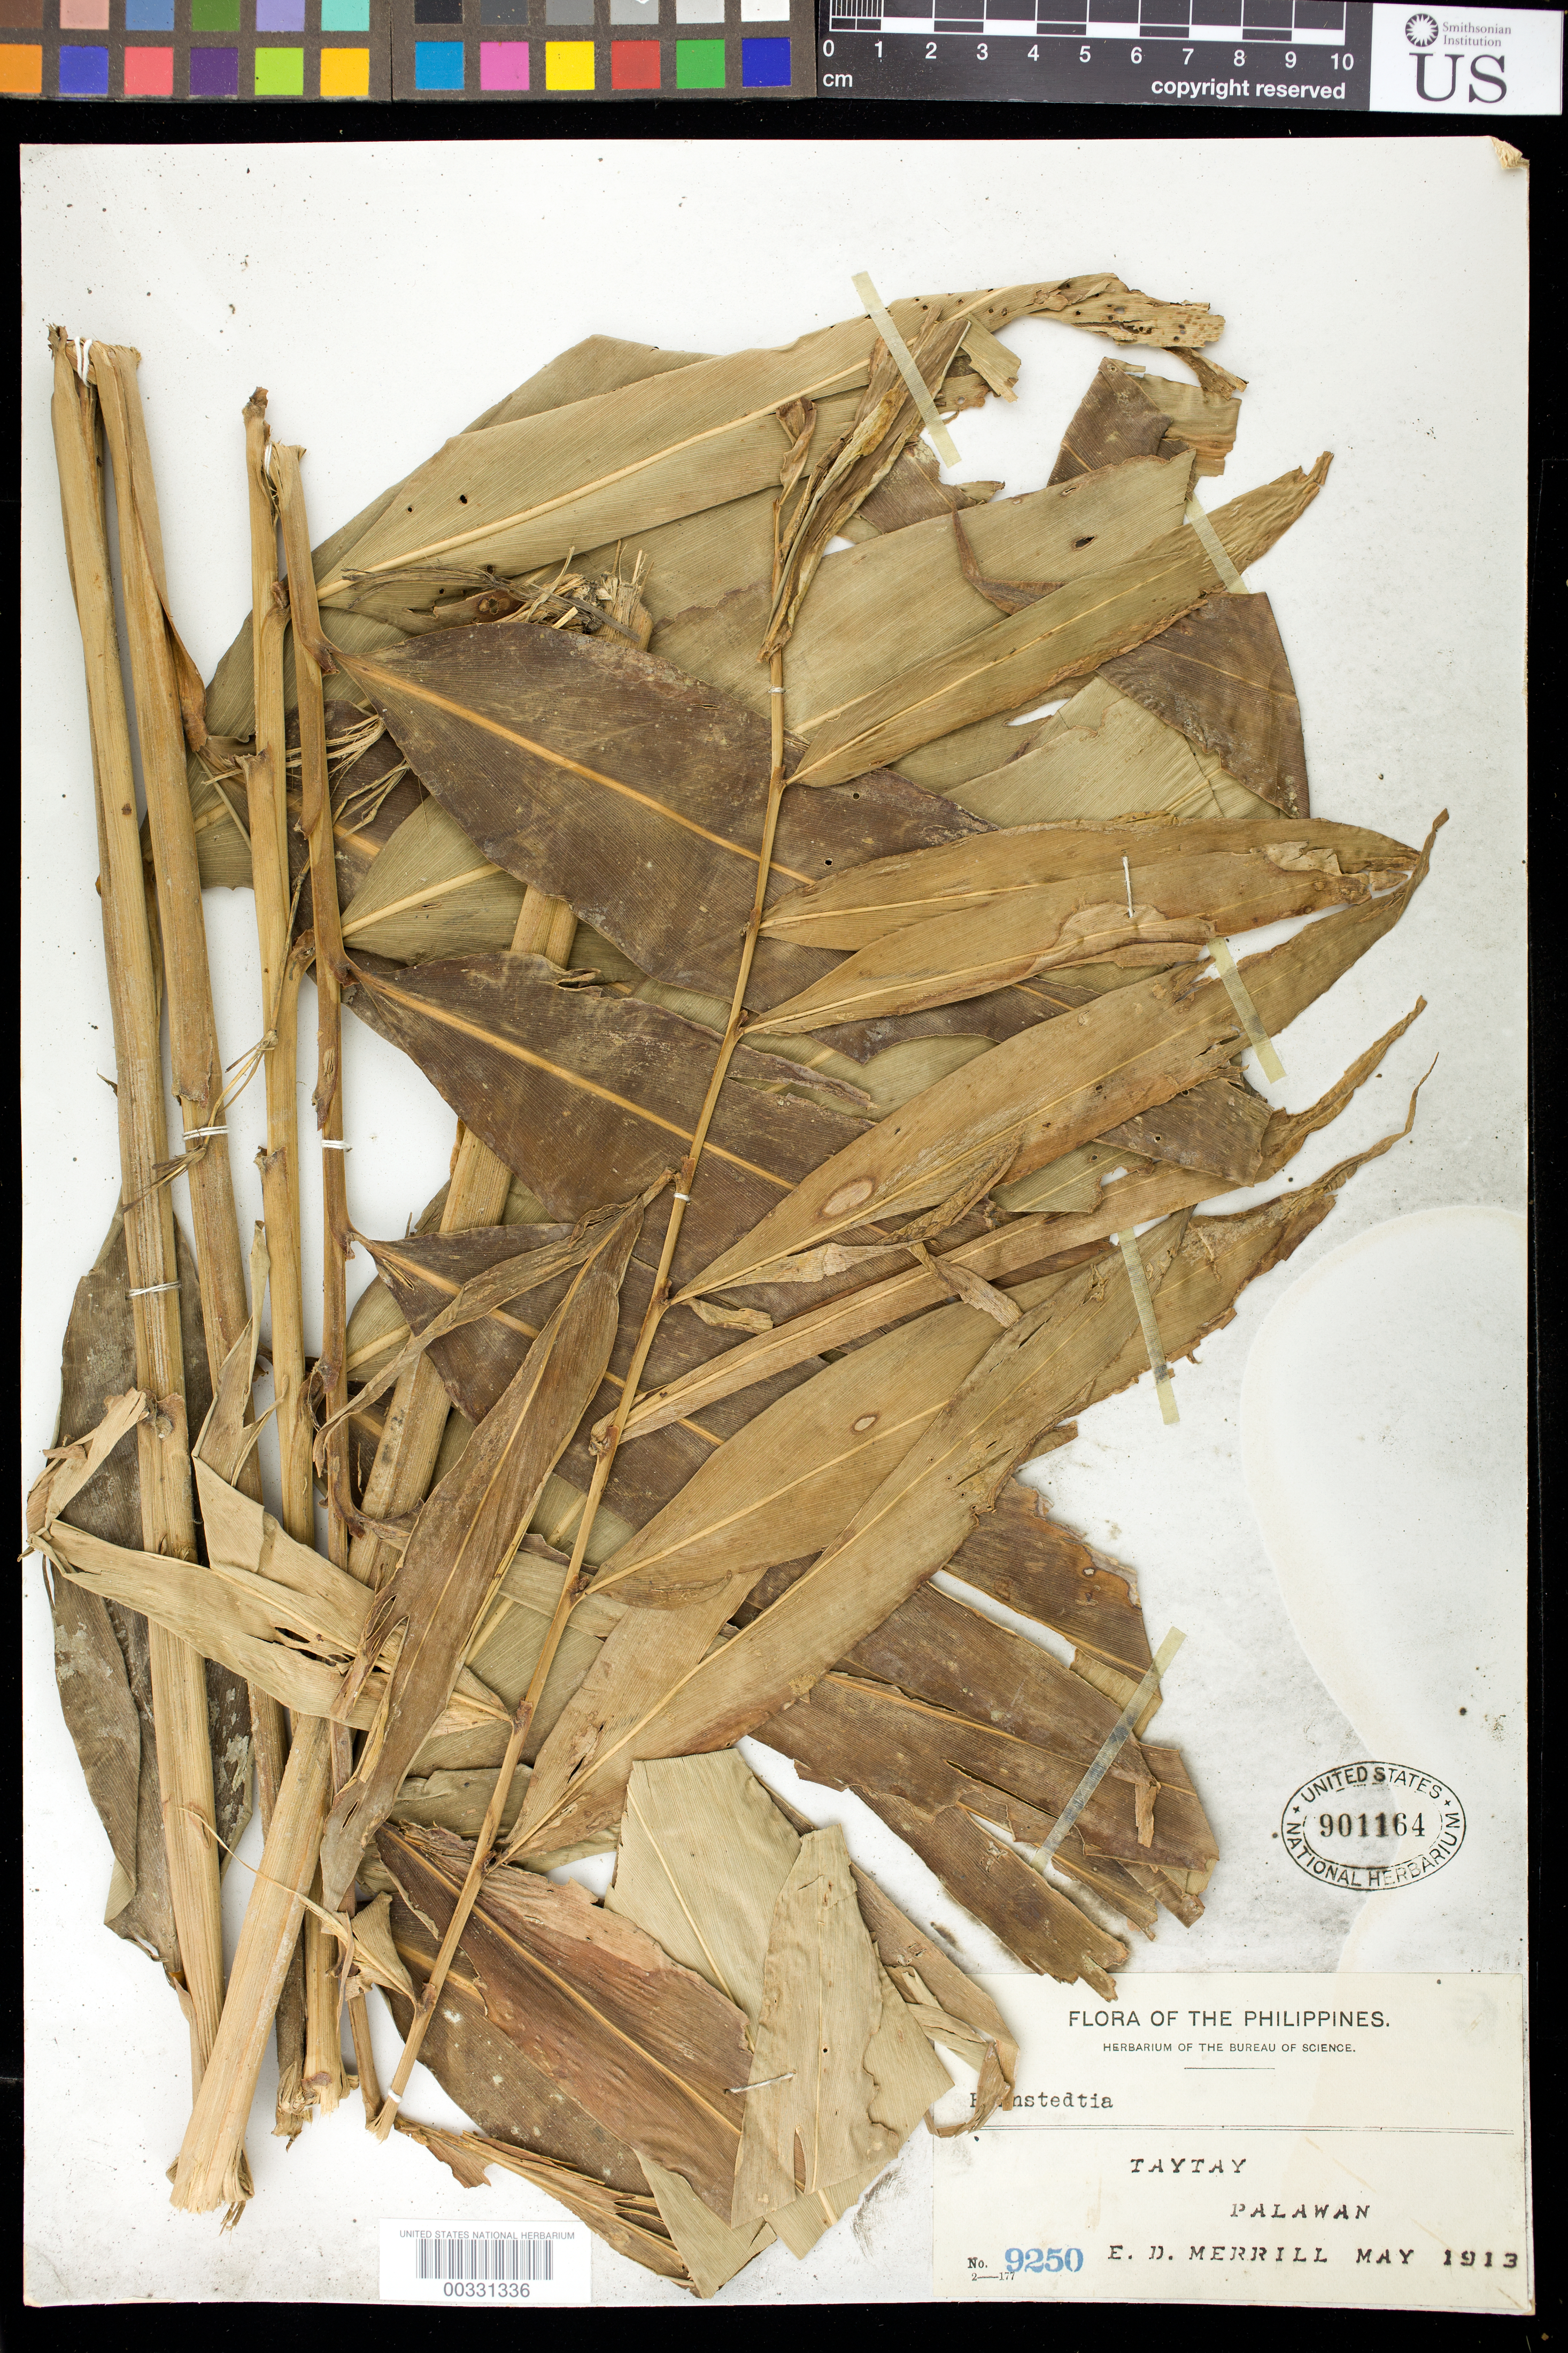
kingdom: Plantae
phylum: Tracheophyta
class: Liliopsida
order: Zingiberales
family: Zingiberaceae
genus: Amomum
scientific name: Amomum sp.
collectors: E. D. Merrill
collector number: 9250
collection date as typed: May 1913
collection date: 1913-05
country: Philippines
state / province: Mimaropa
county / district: Palawan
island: Palawan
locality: Taytay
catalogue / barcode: US 901164